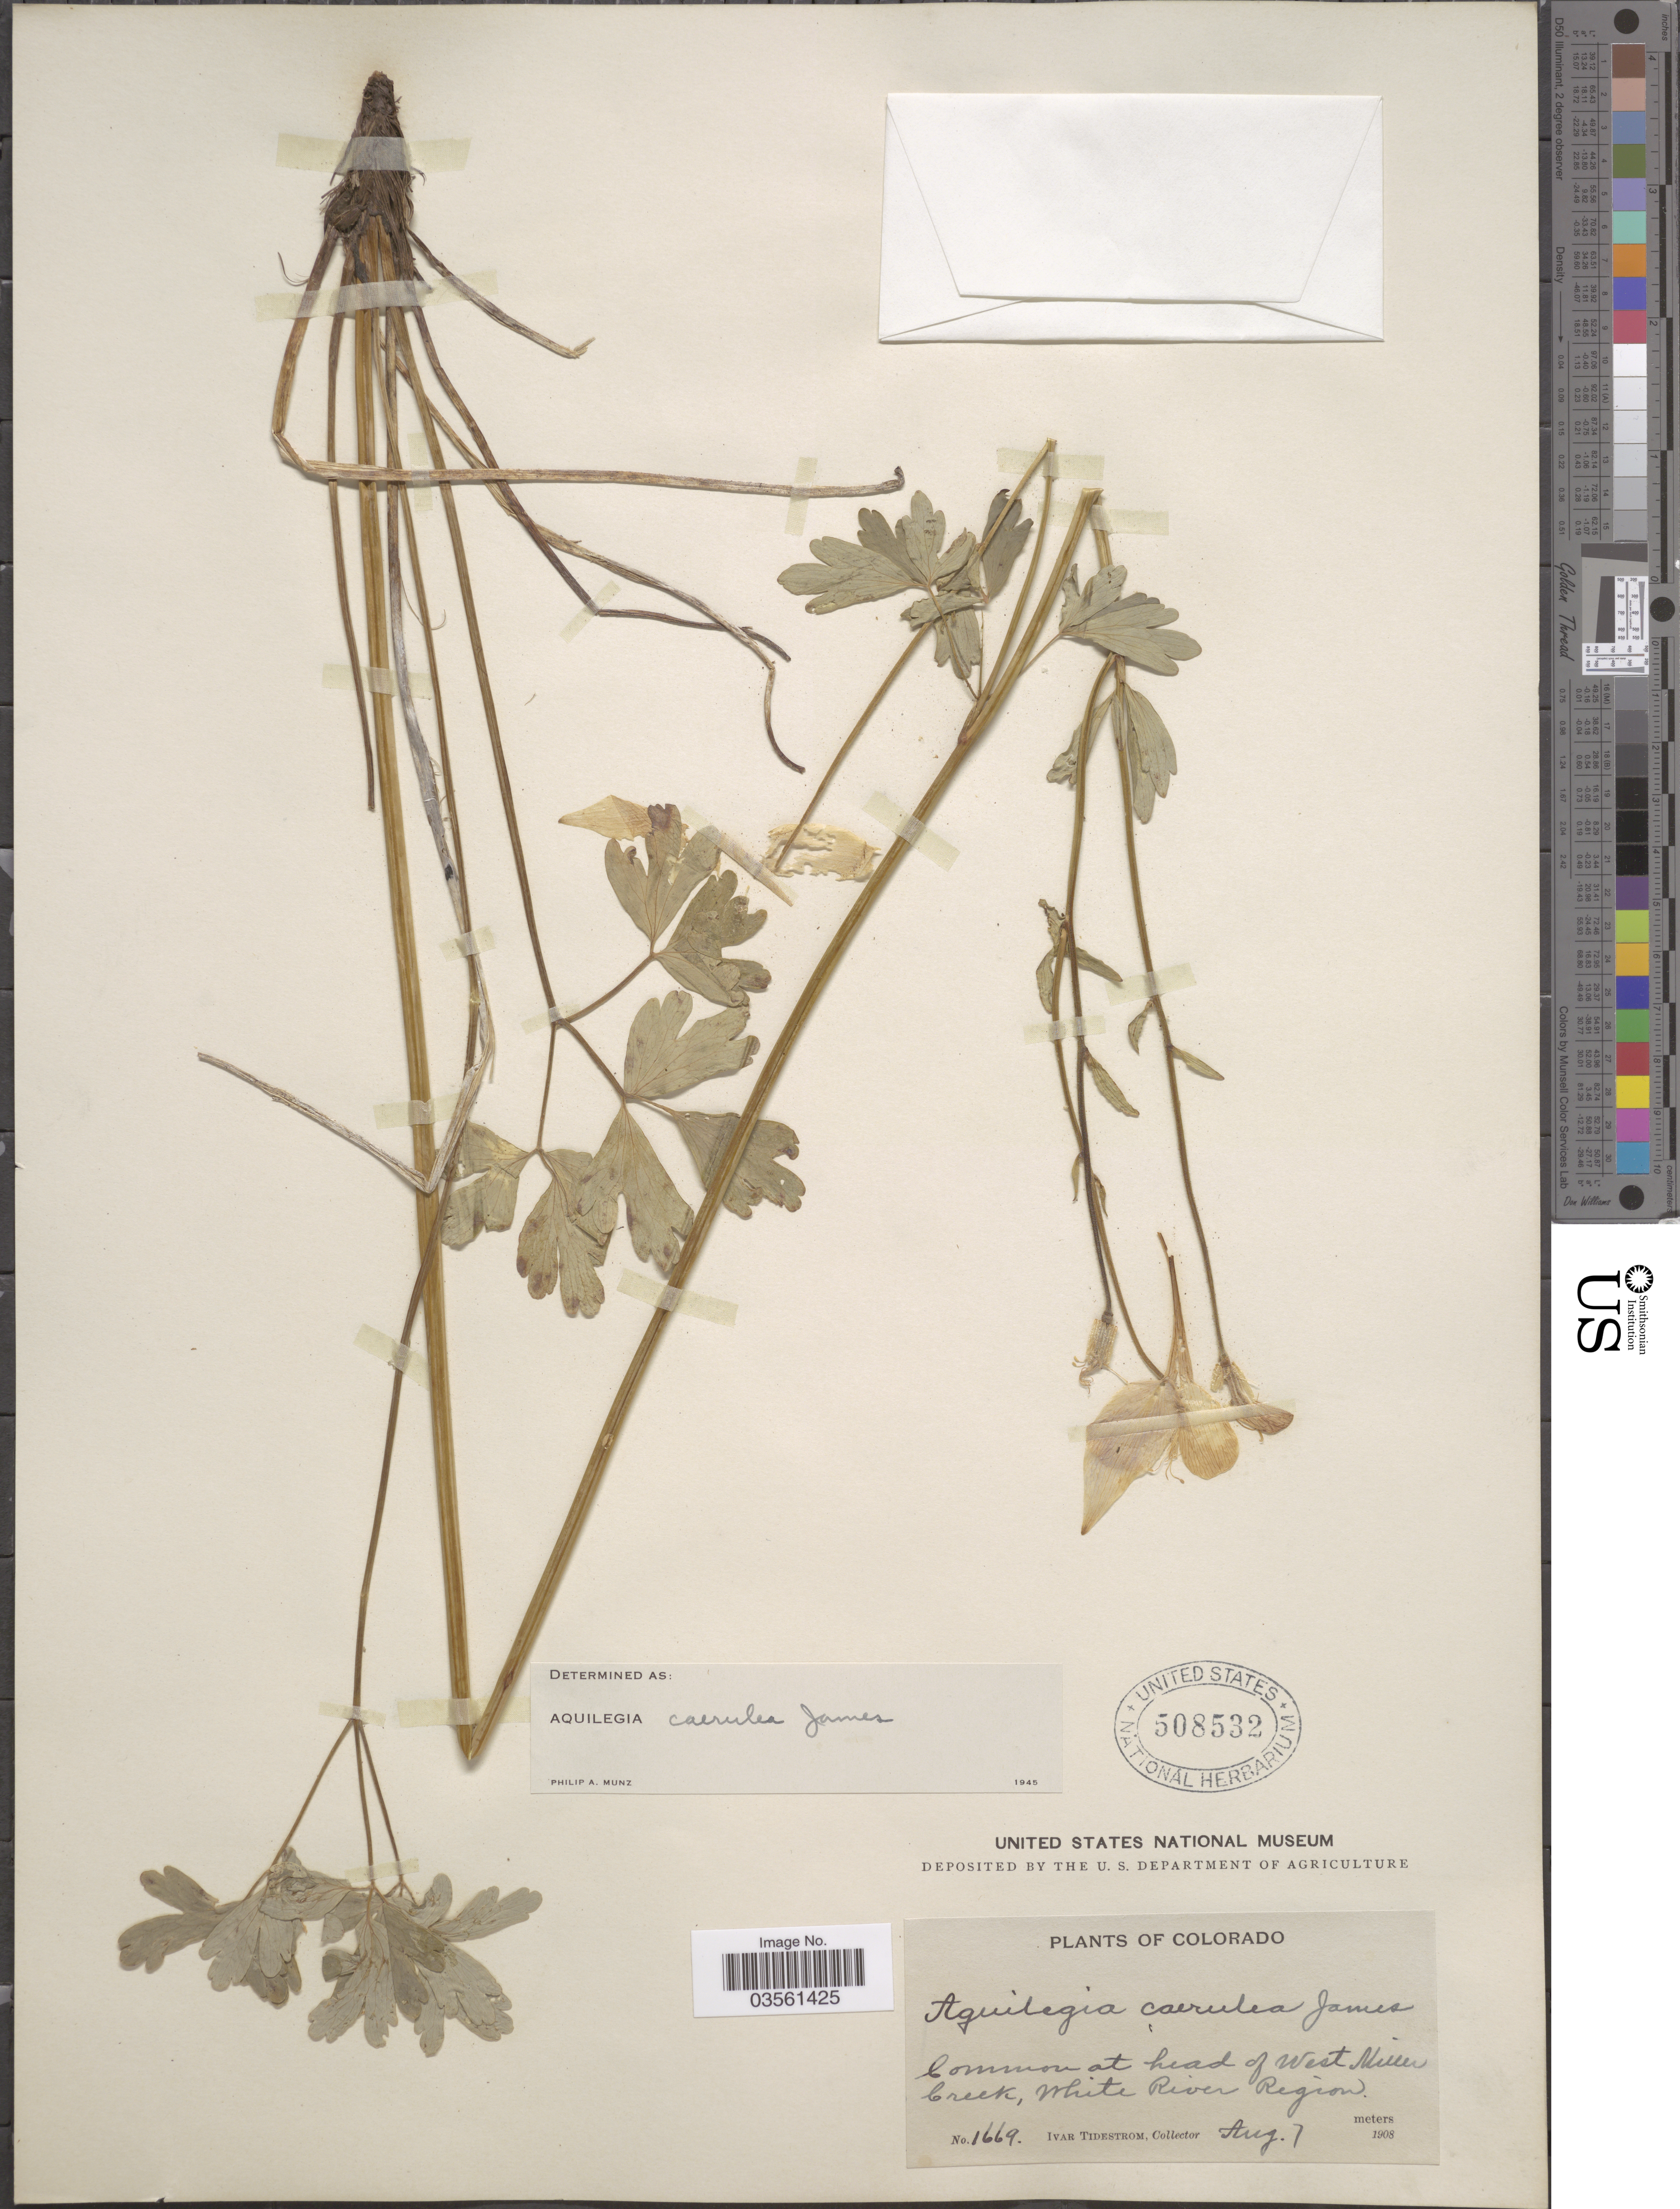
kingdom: Plantae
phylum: Tracheophyta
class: Magnoliopsida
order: Ranunculales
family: Ranunculaceae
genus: Aquilegia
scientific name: Aquilegia coerulea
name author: E. James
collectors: I. F. Tidestrom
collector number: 1669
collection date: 1908-08-07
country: United States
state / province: Colorado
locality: Head of West Miller Creek, White River Region.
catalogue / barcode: US 508532